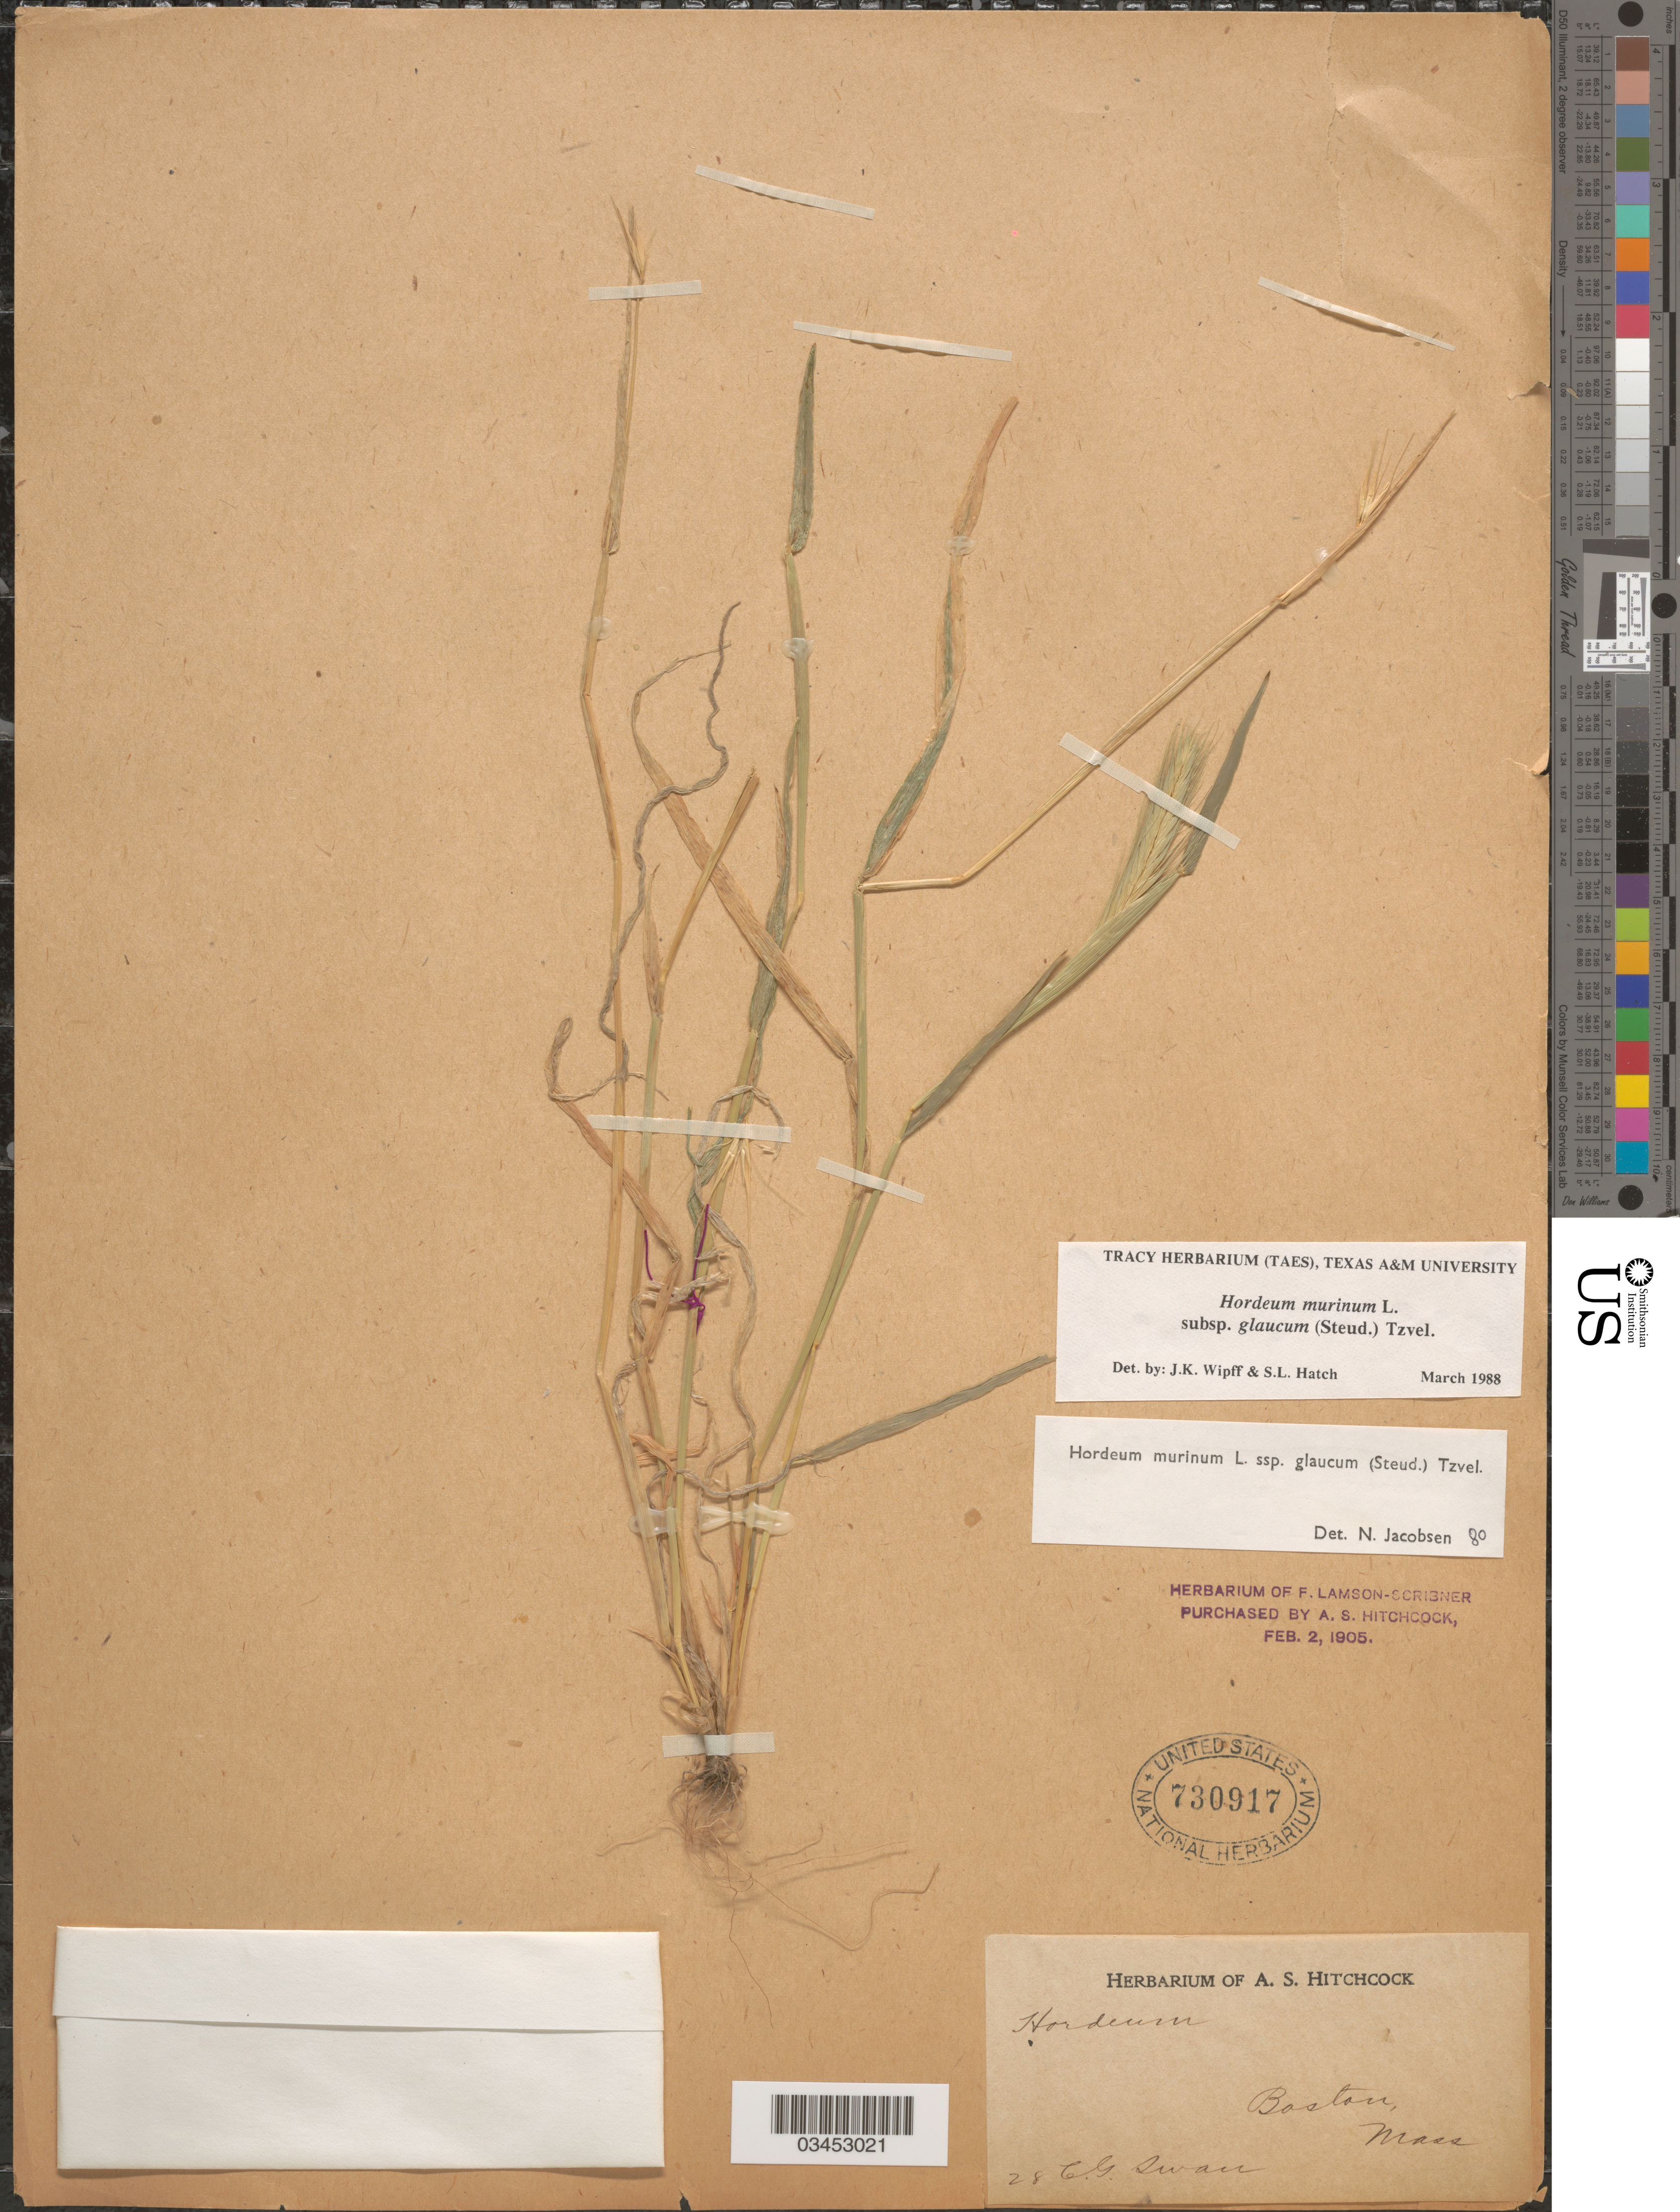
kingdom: Plantae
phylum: Tracheophyta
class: Liliopsida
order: Poales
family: Poaceae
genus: Hordeum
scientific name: Hordeum murinum subsp. glaucum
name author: (Steud.) Tzvelev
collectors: C. Swan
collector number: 28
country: United States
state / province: Massachusetts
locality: Boston.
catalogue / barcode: US 730917